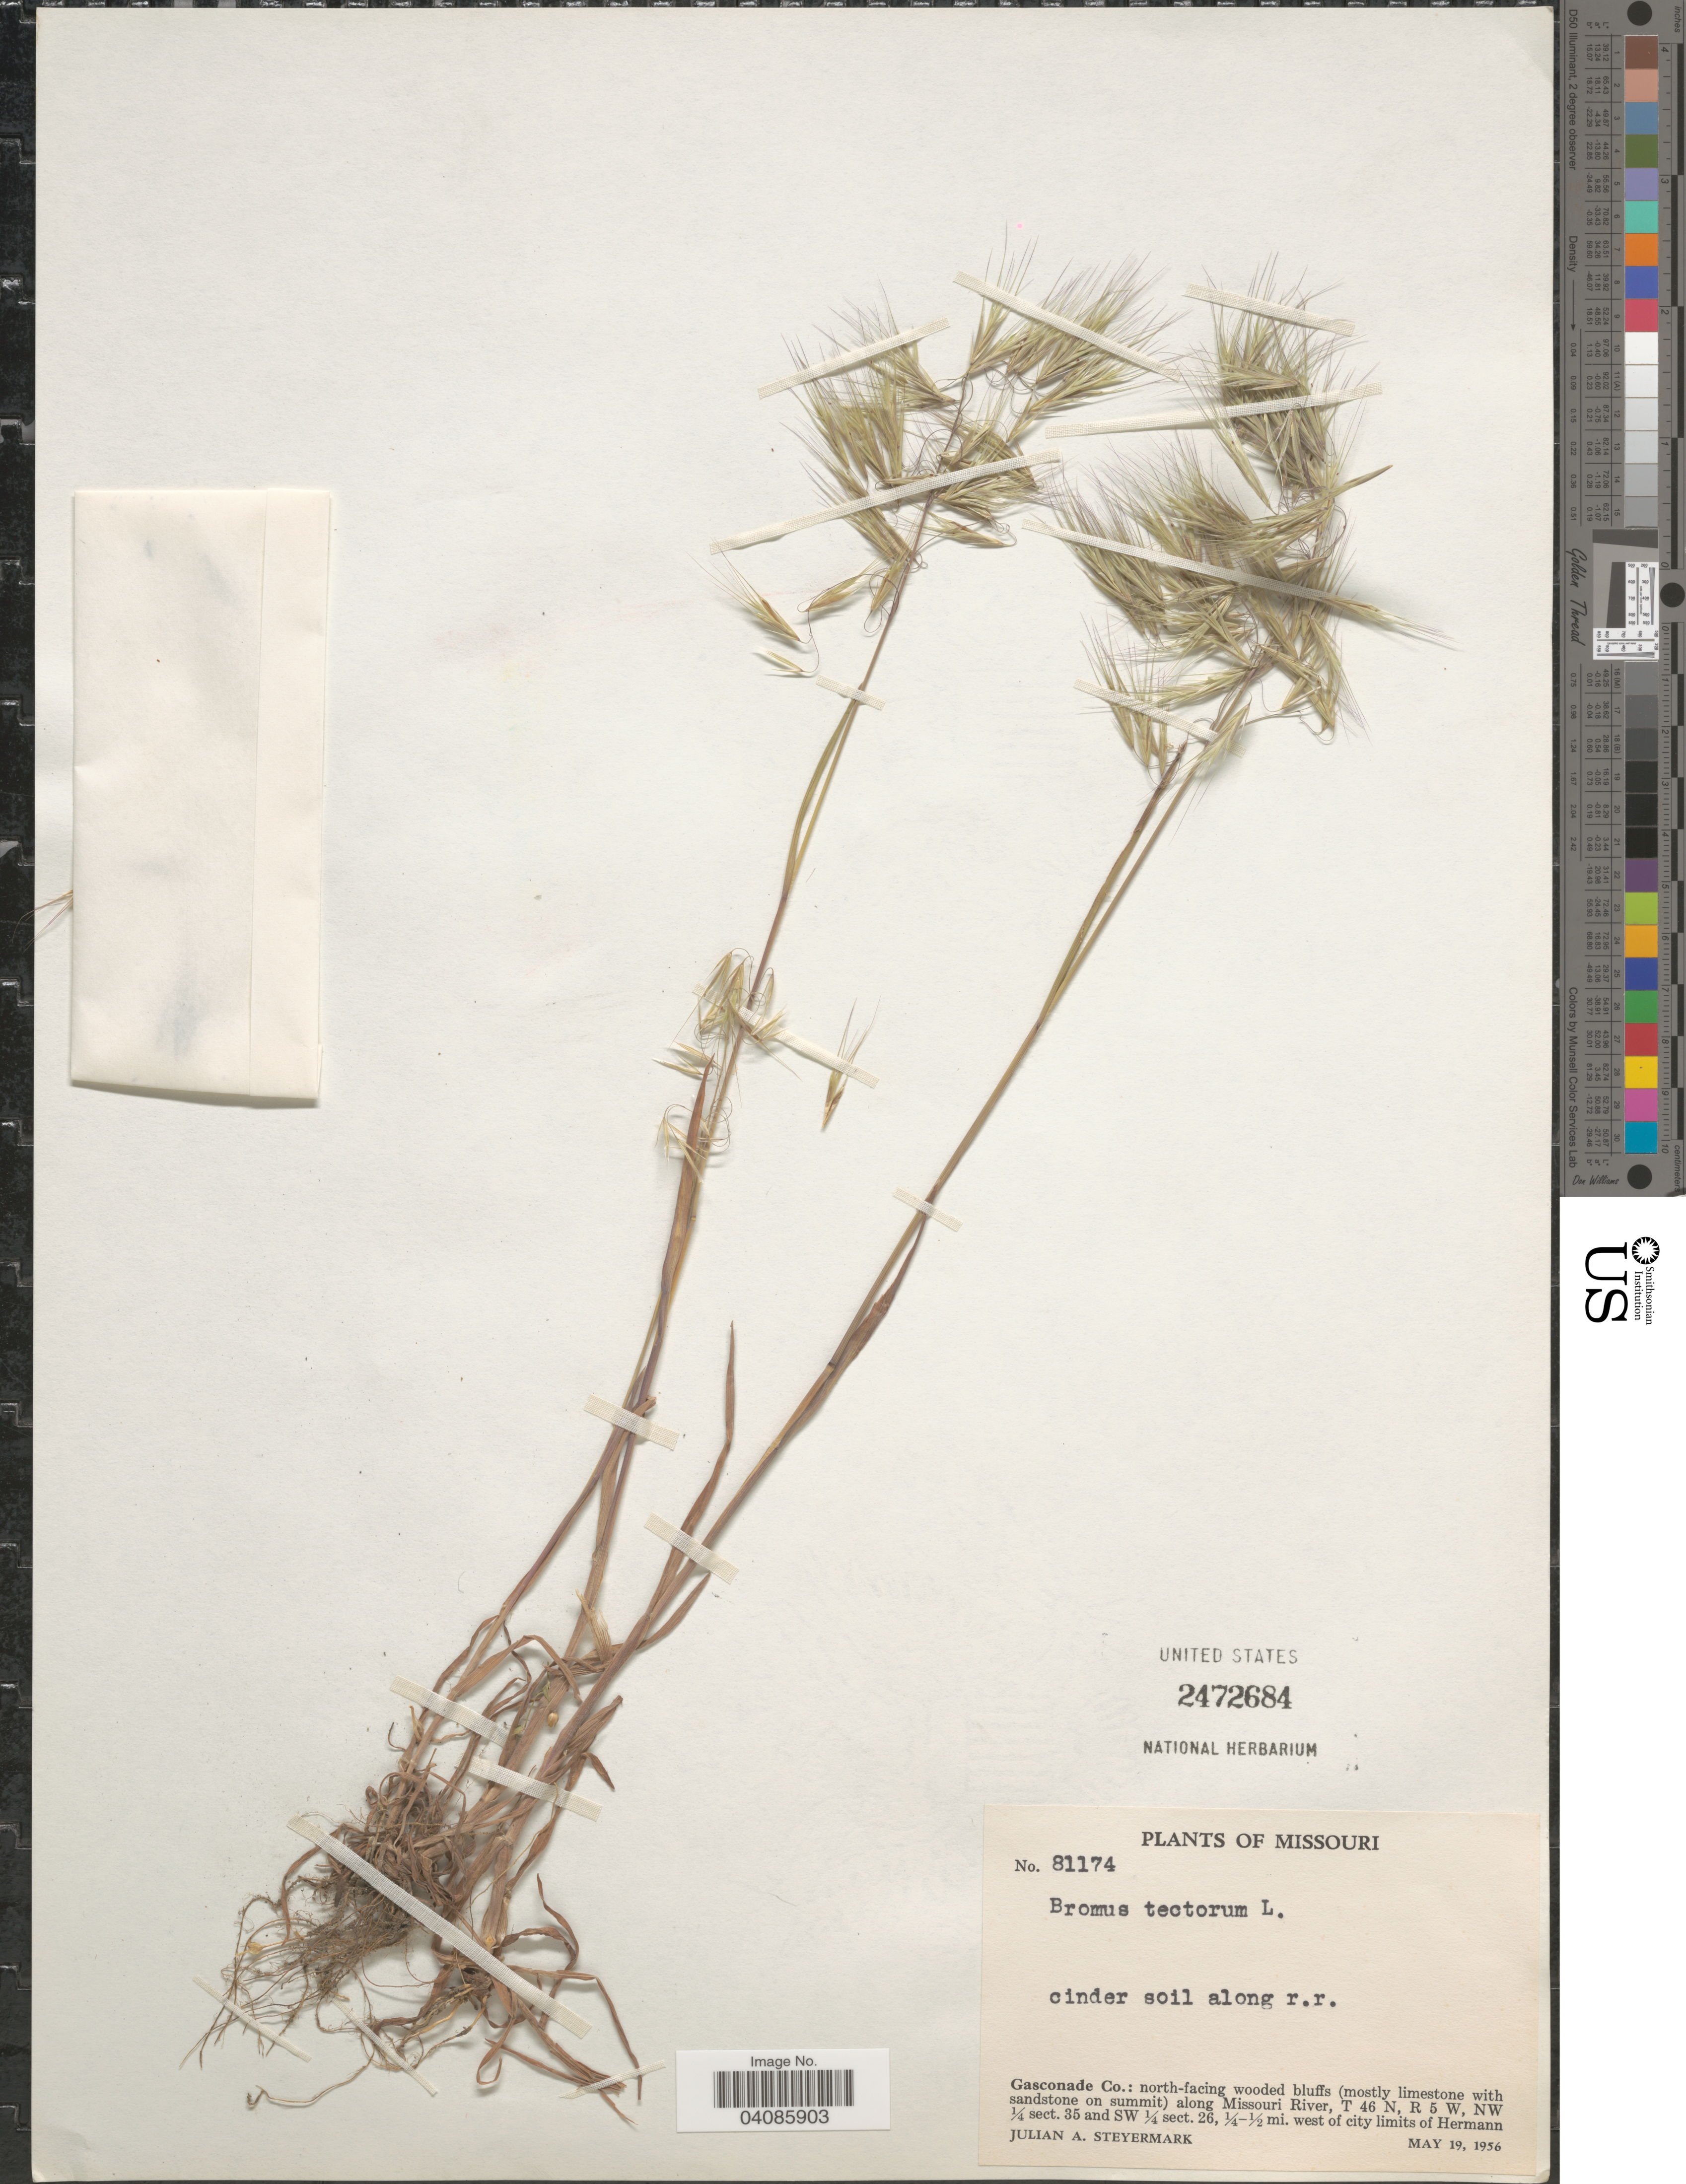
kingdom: Plantae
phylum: Tracheophyta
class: Liliopsida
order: Poales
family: Poaceae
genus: Bromus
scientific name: Bromus tectorum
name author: L.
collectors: J. Steyermark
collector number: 81174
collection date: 1956-05-19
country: United States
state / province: Missouri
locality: Cinder soil along r.r. Gasconade Co.: north-facing wooded bluffs (mostly limestone with sandstone on summit), along Missouri River, T 46 N, R 5 W, NW ¼ sect. 35 and SW ¼ sect. 26, ¼-1/2 mi. west of city limits of Hermann.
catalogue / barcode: US 2472684